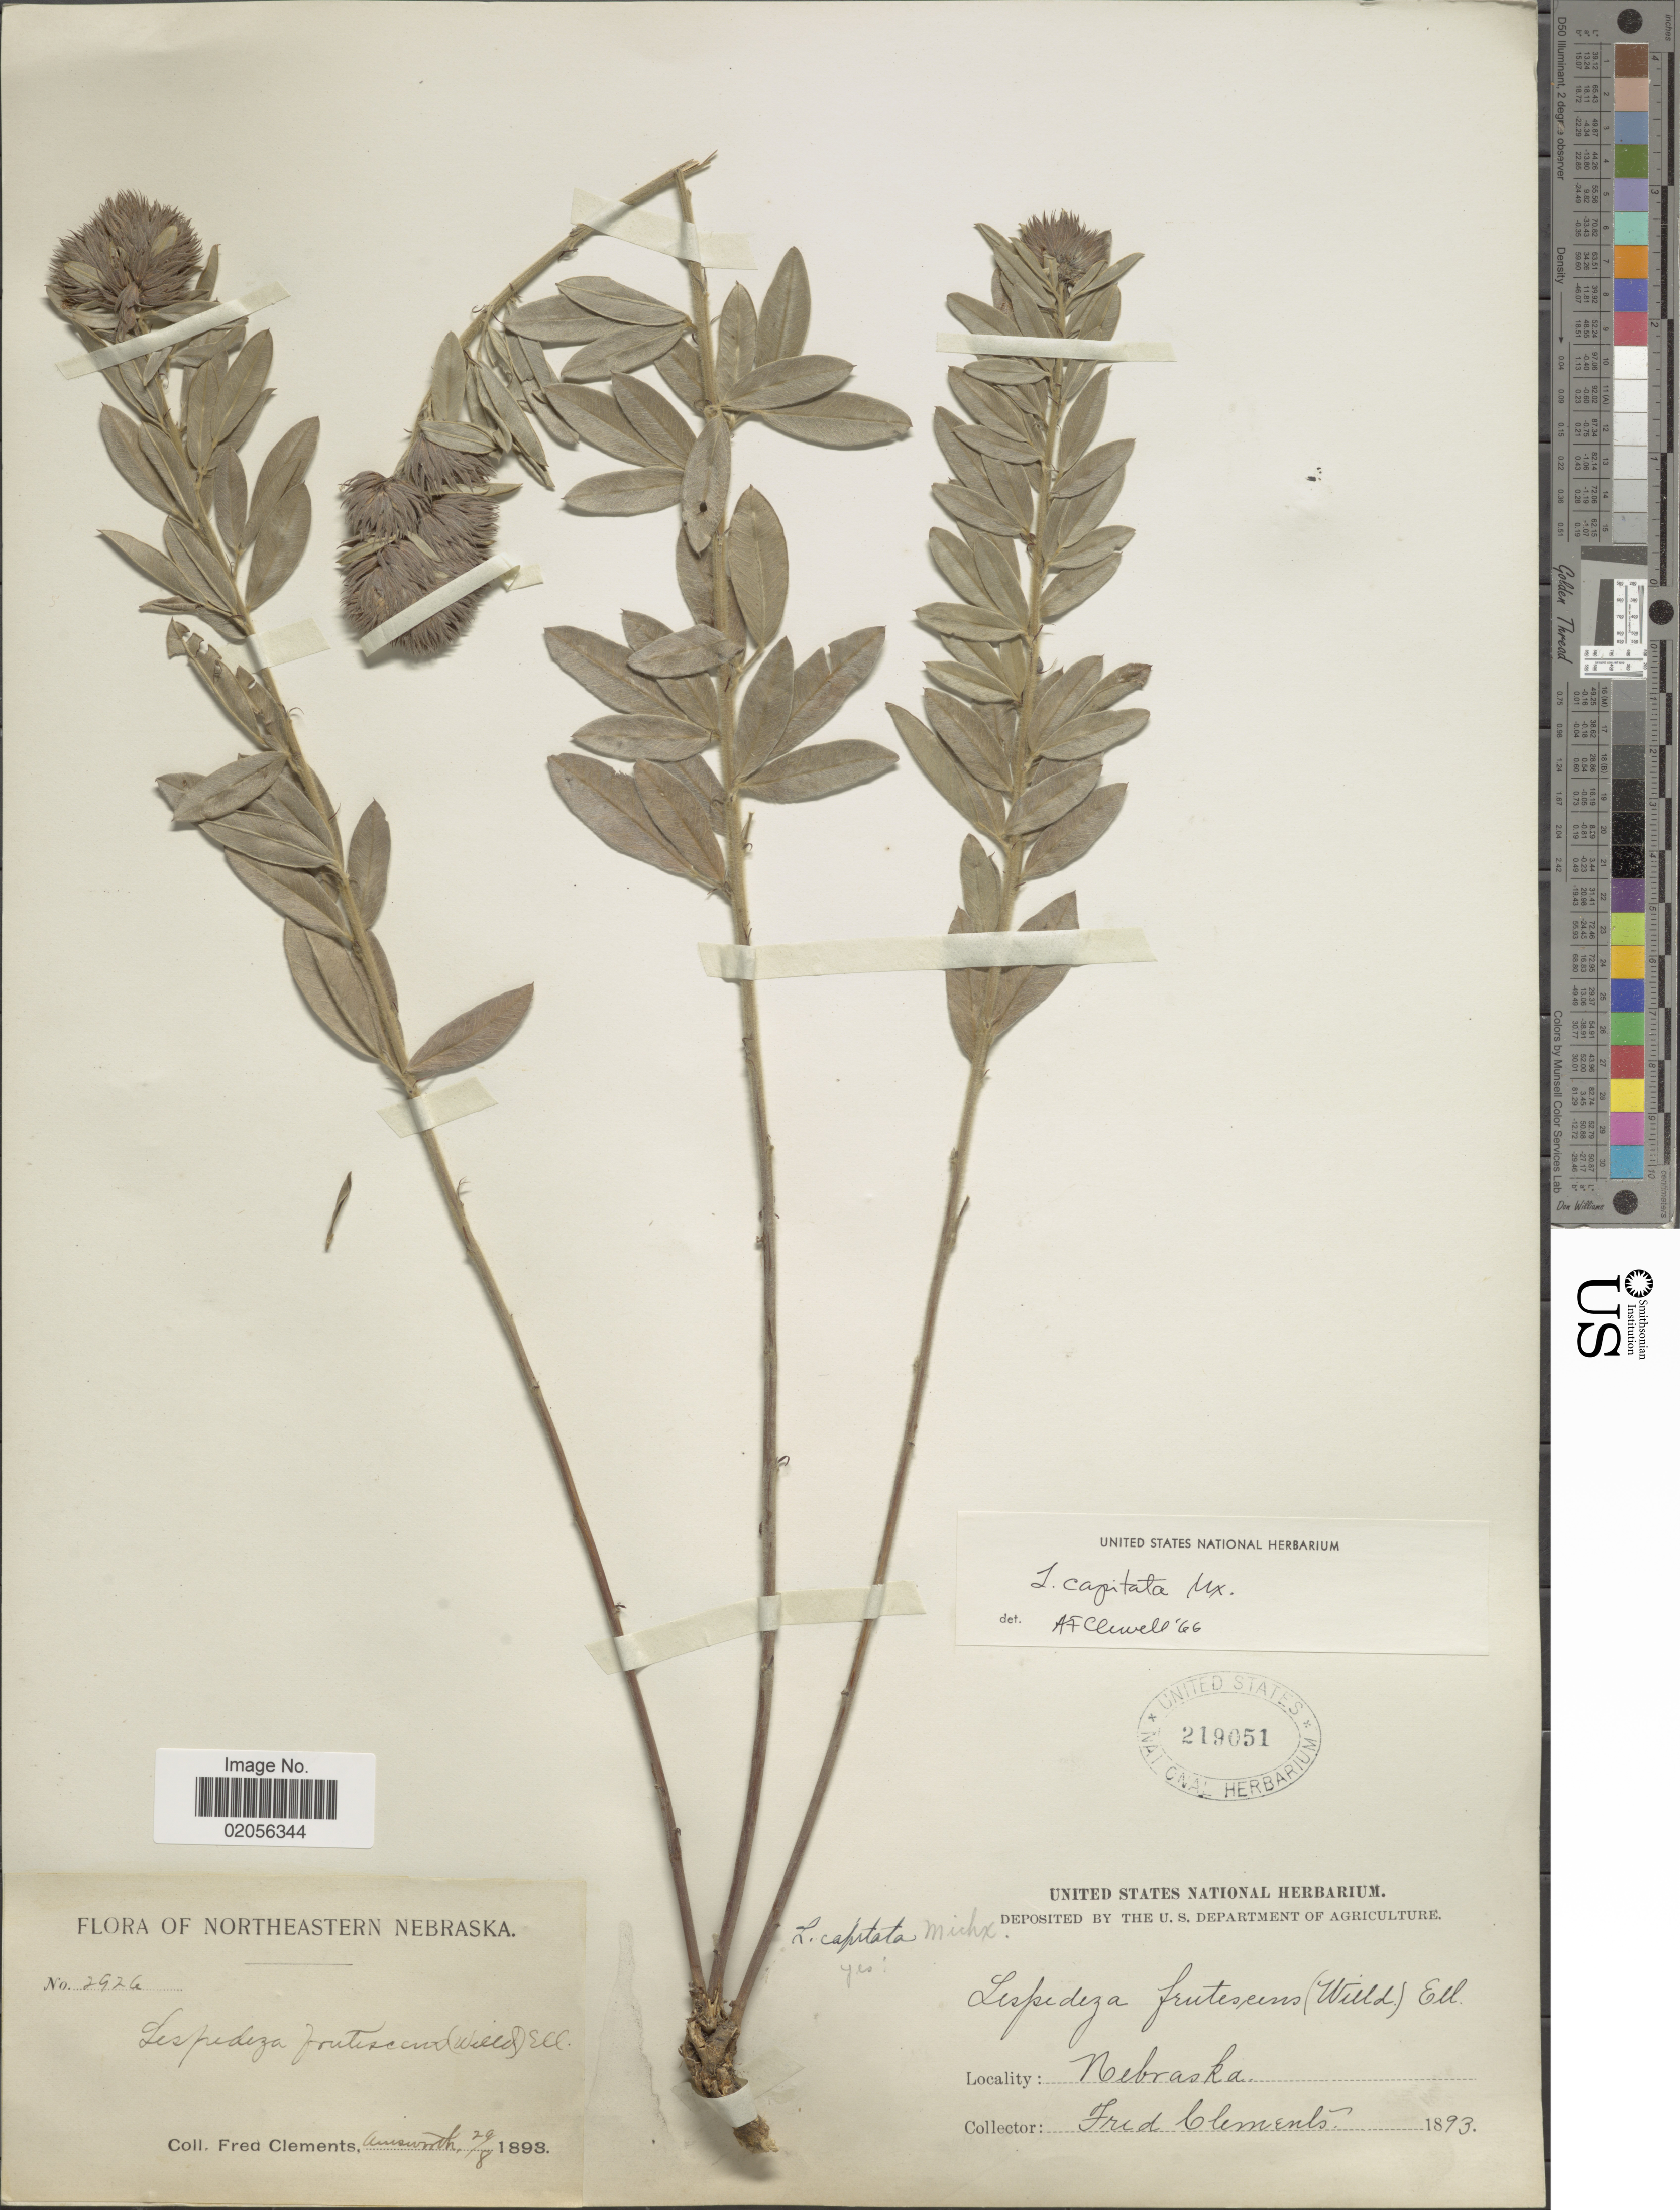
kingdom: Plantae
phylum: Tracheophyta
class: Magnoliopsida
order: Fabales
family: Fabaceae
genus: Lespedeza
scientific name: Lespedeza capitata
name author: Michx.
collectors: F. Clements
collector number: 2926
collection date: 1893-08-29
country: United States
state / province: Nebraska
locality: Northeastern Nebraska.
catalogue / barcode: US 219051